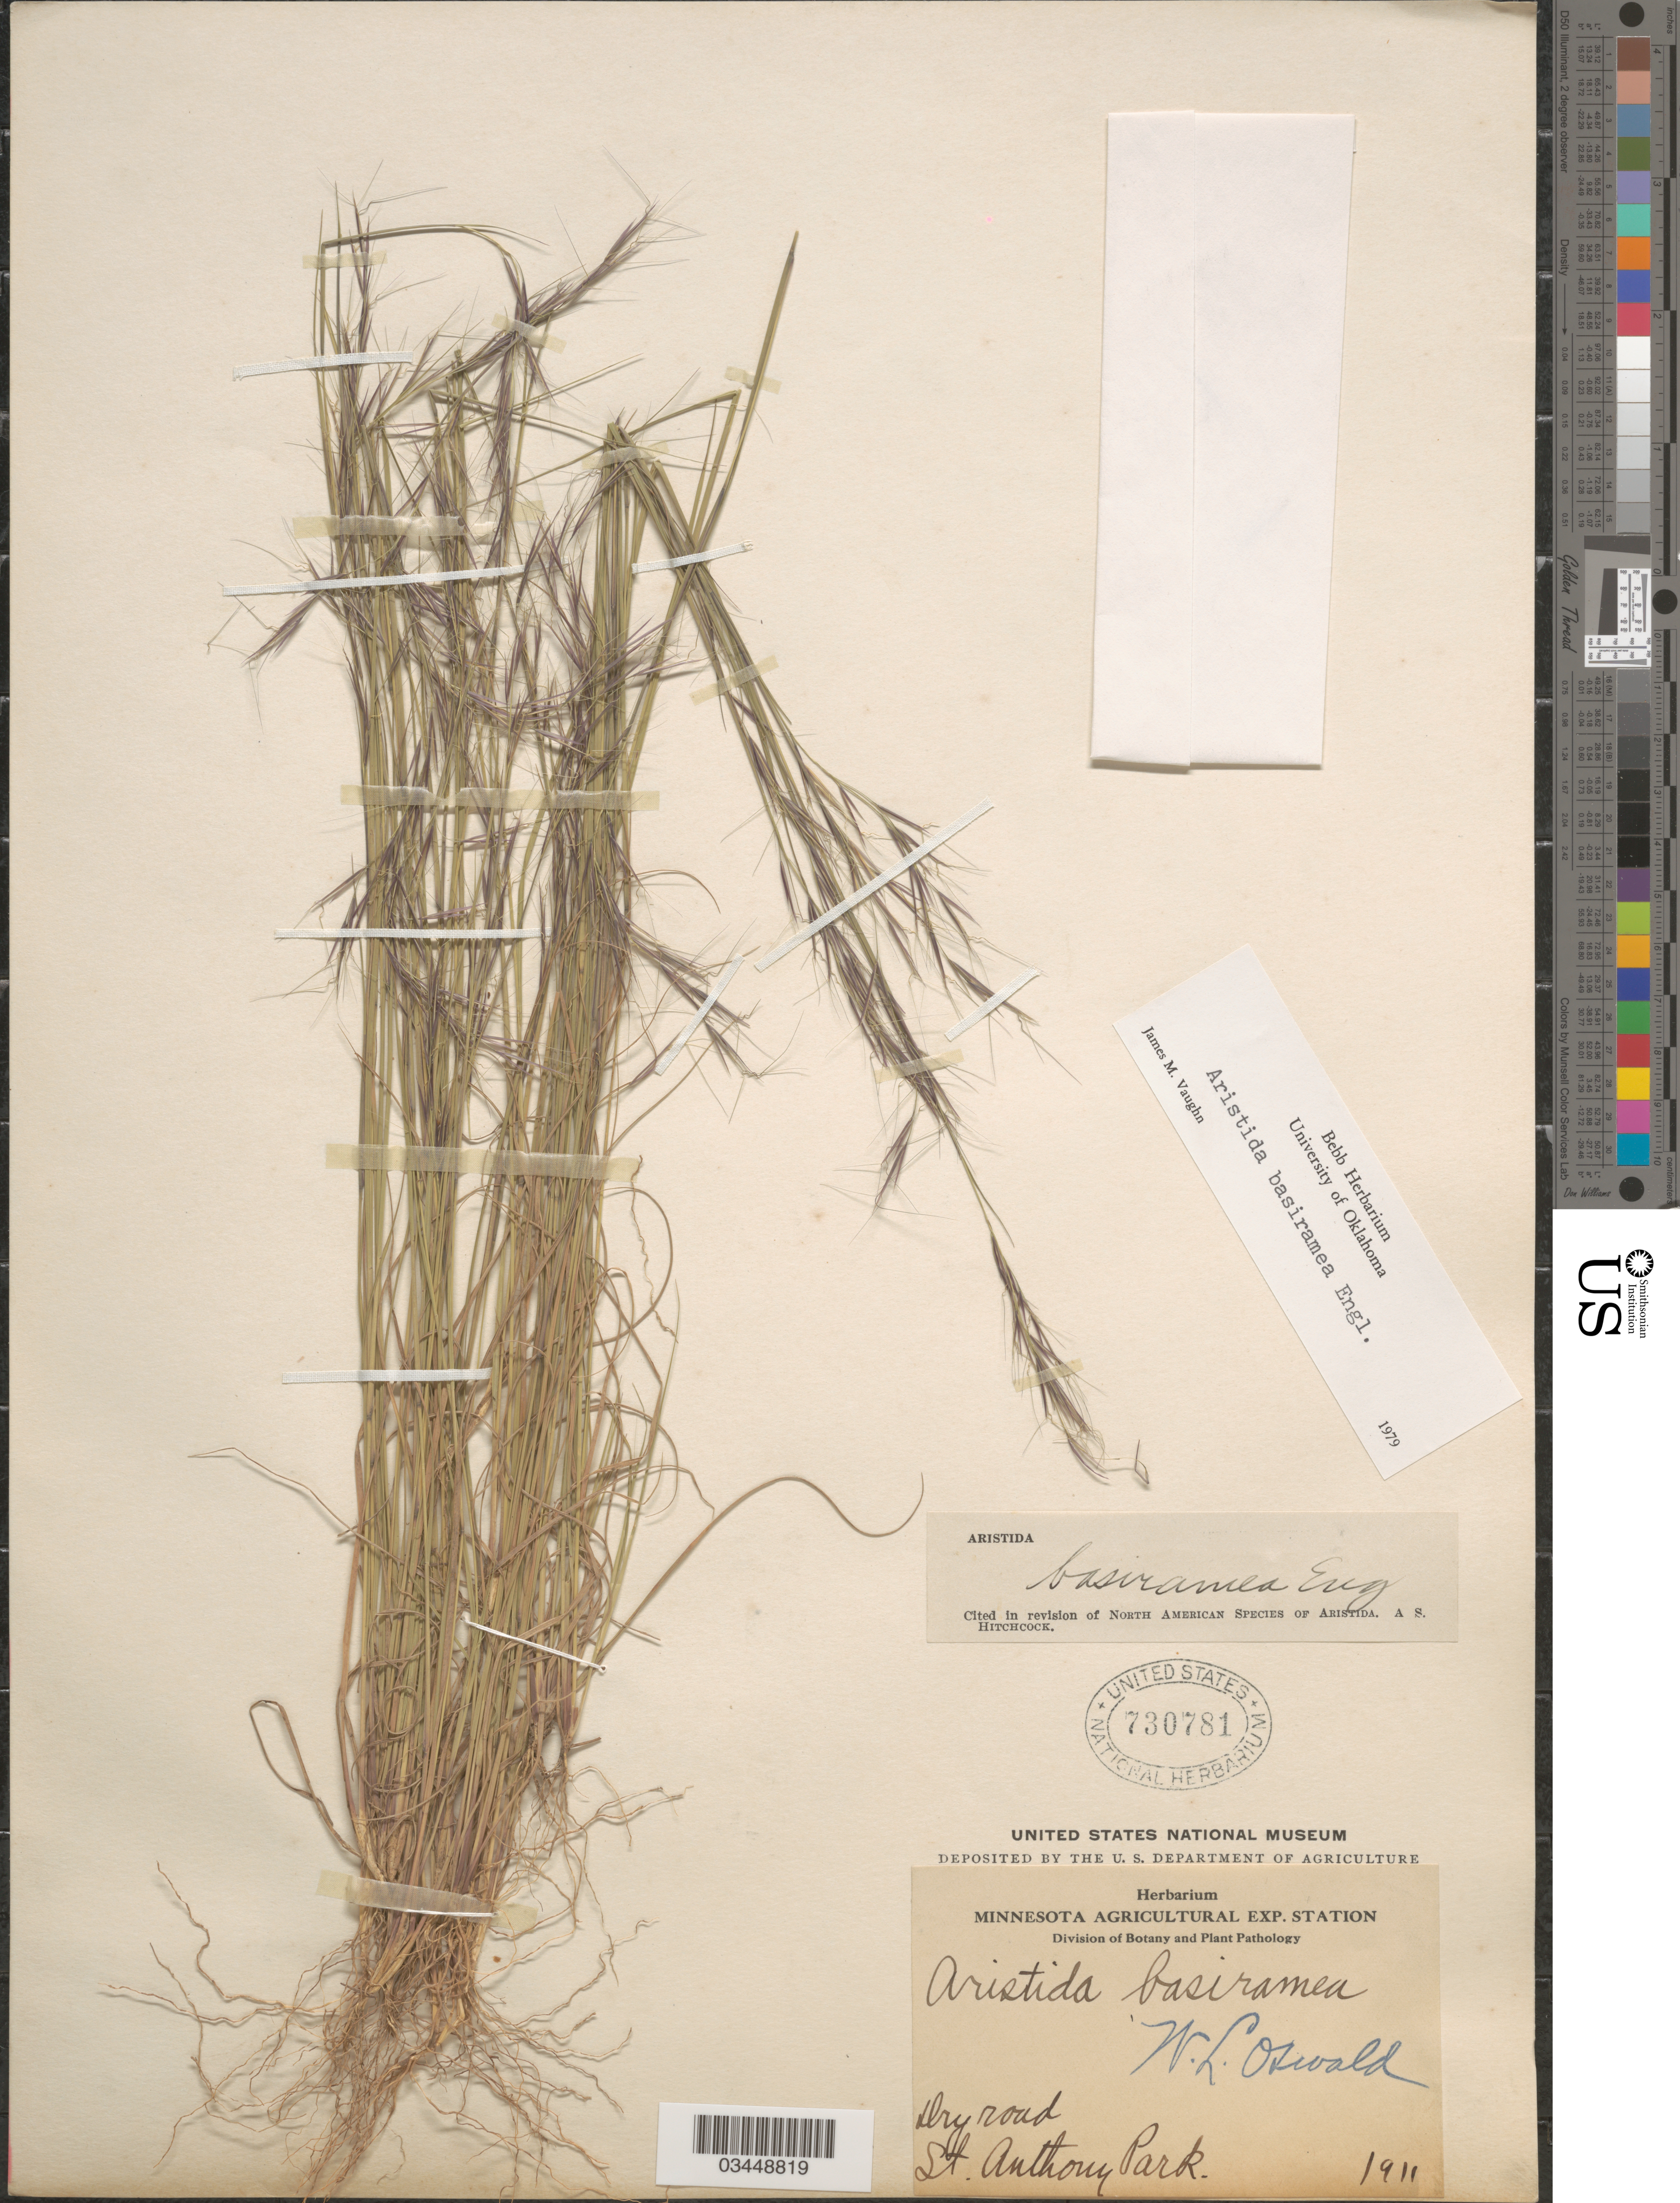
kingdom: Plantae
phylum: Tracheophyta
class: Liliopsida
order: Poales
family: Poaceae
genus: Aristida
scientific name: Aristida basiramea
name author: Engelm. ex Vasey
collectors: W. Oswald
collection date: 1911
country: United States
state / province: Minnesota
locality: Dry road. St. Anthony Park.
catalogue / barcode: US 730781